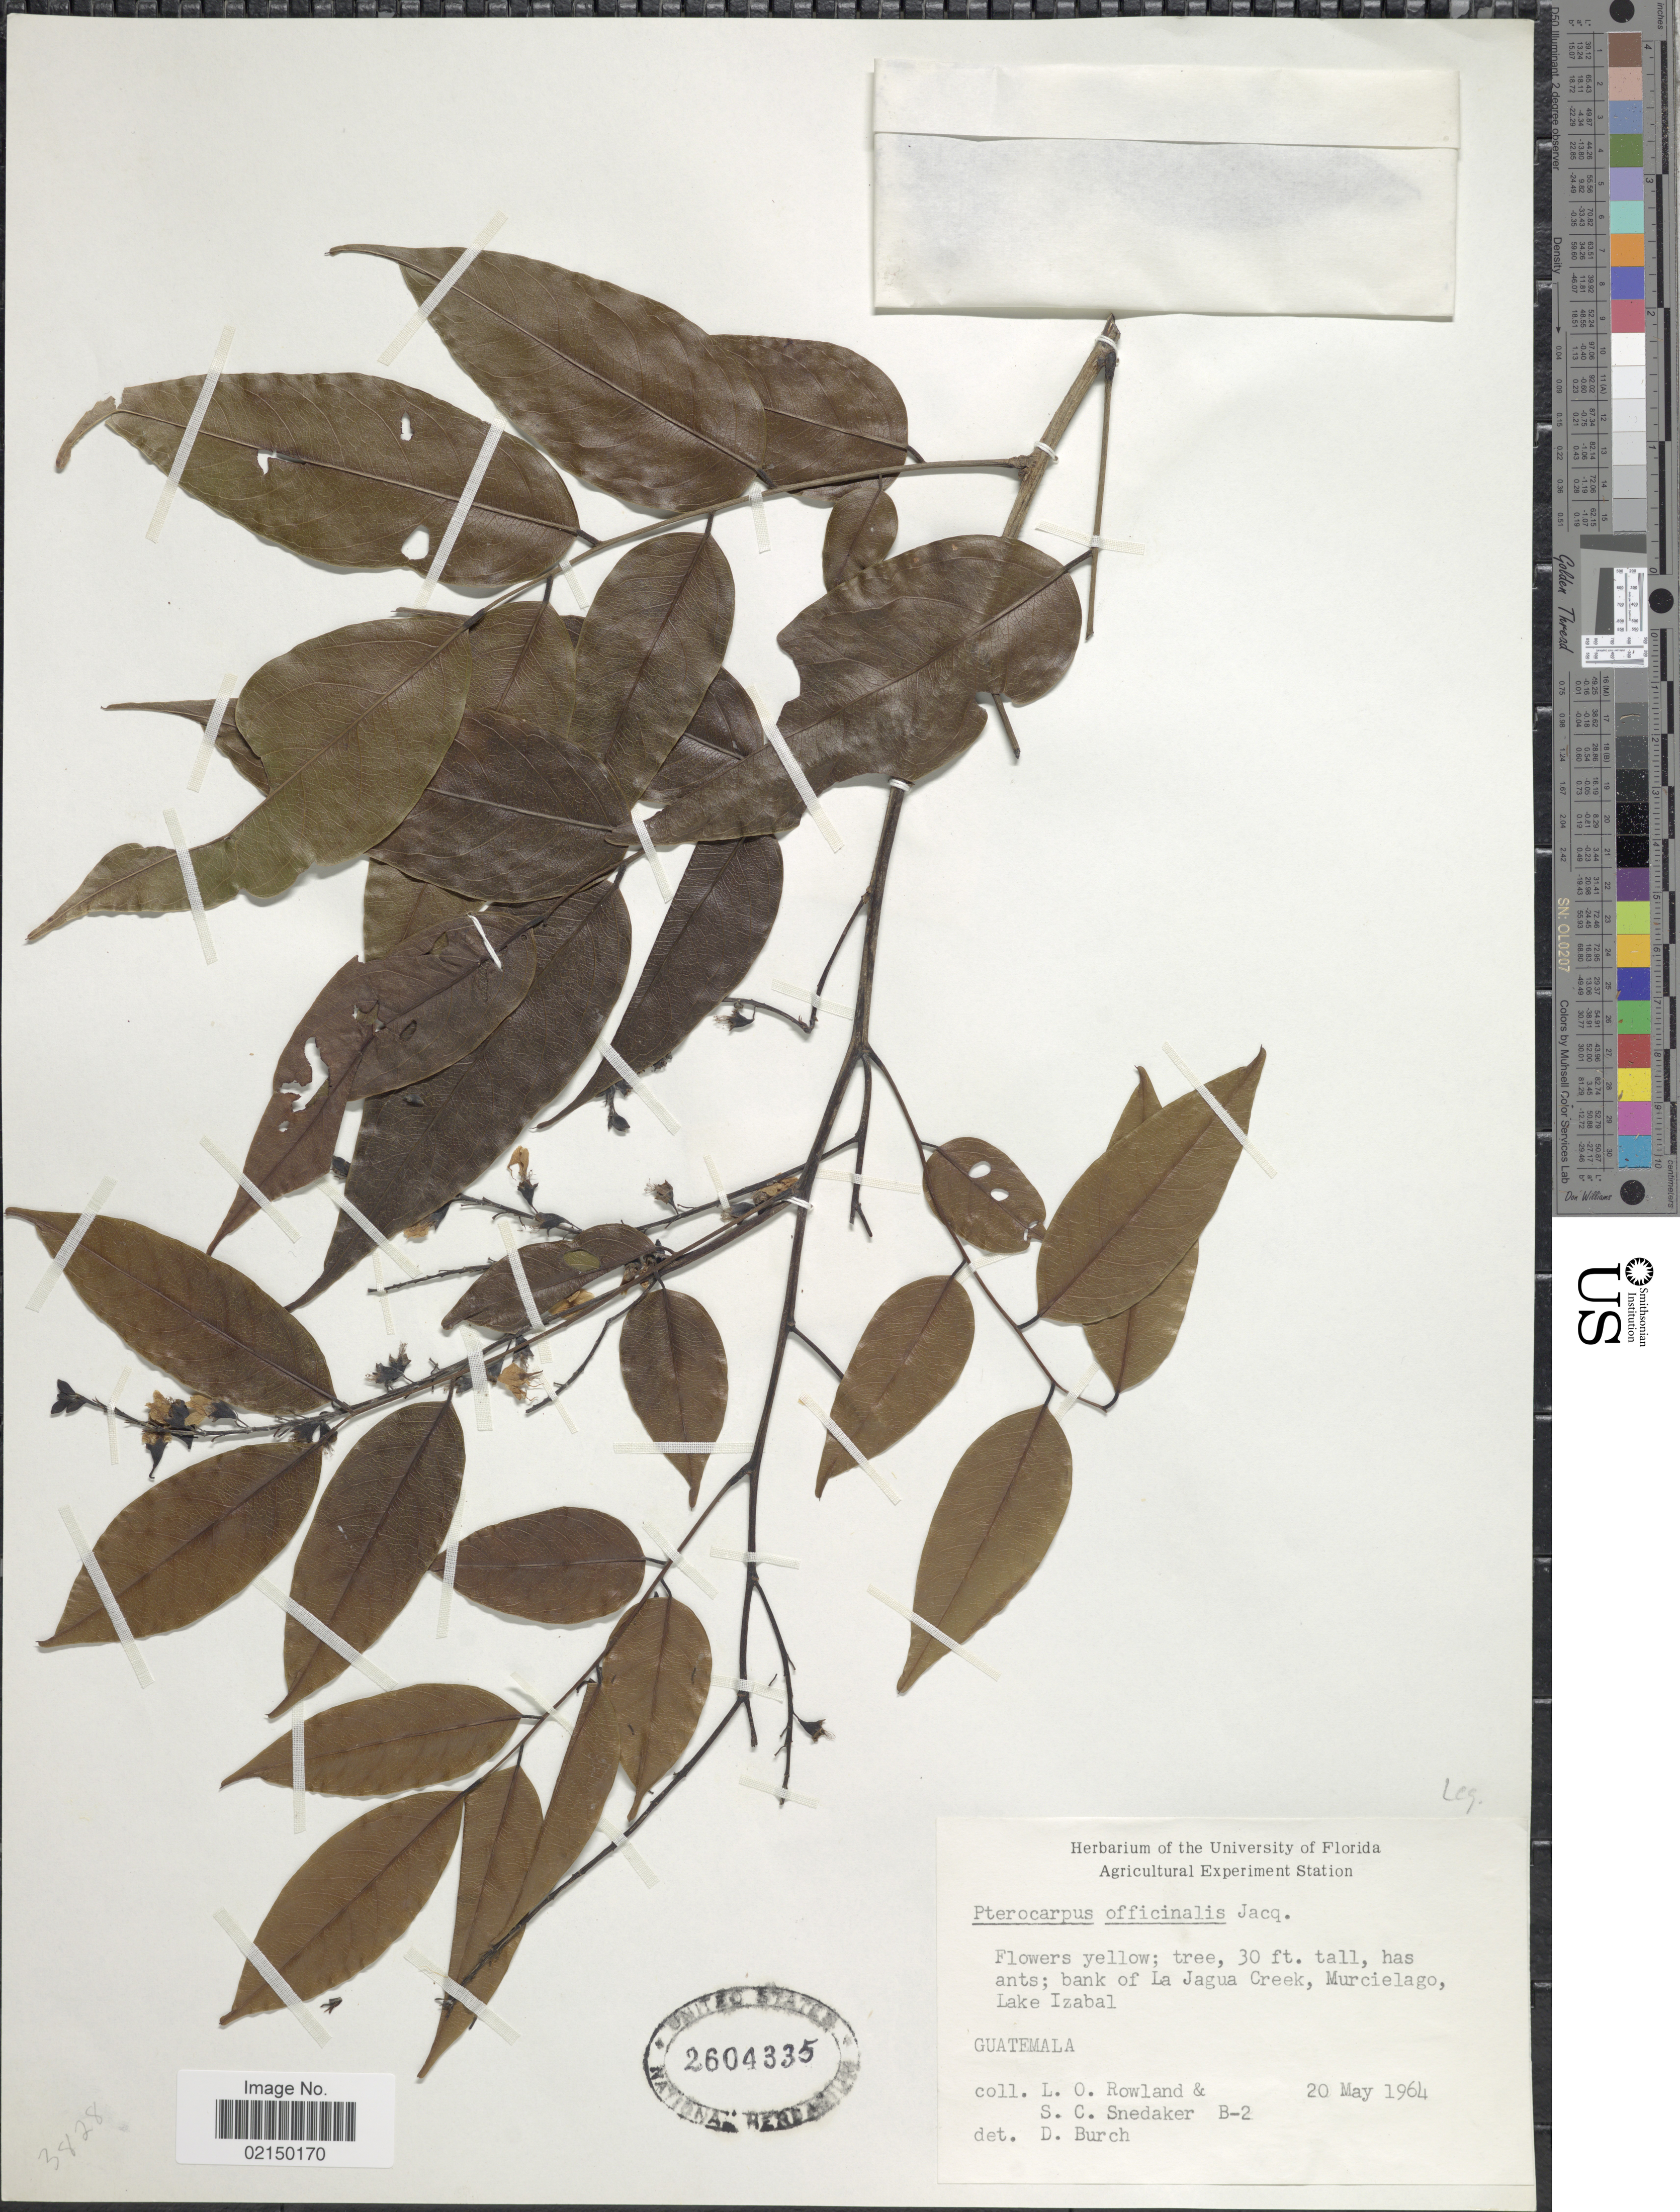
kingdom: Plantae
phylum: Tracheophyta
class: Magnoliopsida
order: Fabales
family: Fabaceae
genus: Pterocarpus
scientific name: Pterocarpus officinalis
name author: Jacq.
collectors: L. Rowland & S. Snedaker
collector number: B-2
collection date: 1964-05-20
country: Guatemala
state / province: Izabal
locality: Bank of La Jagua Creek, Murcielago, Lake Izabal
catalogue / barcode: US 2604335